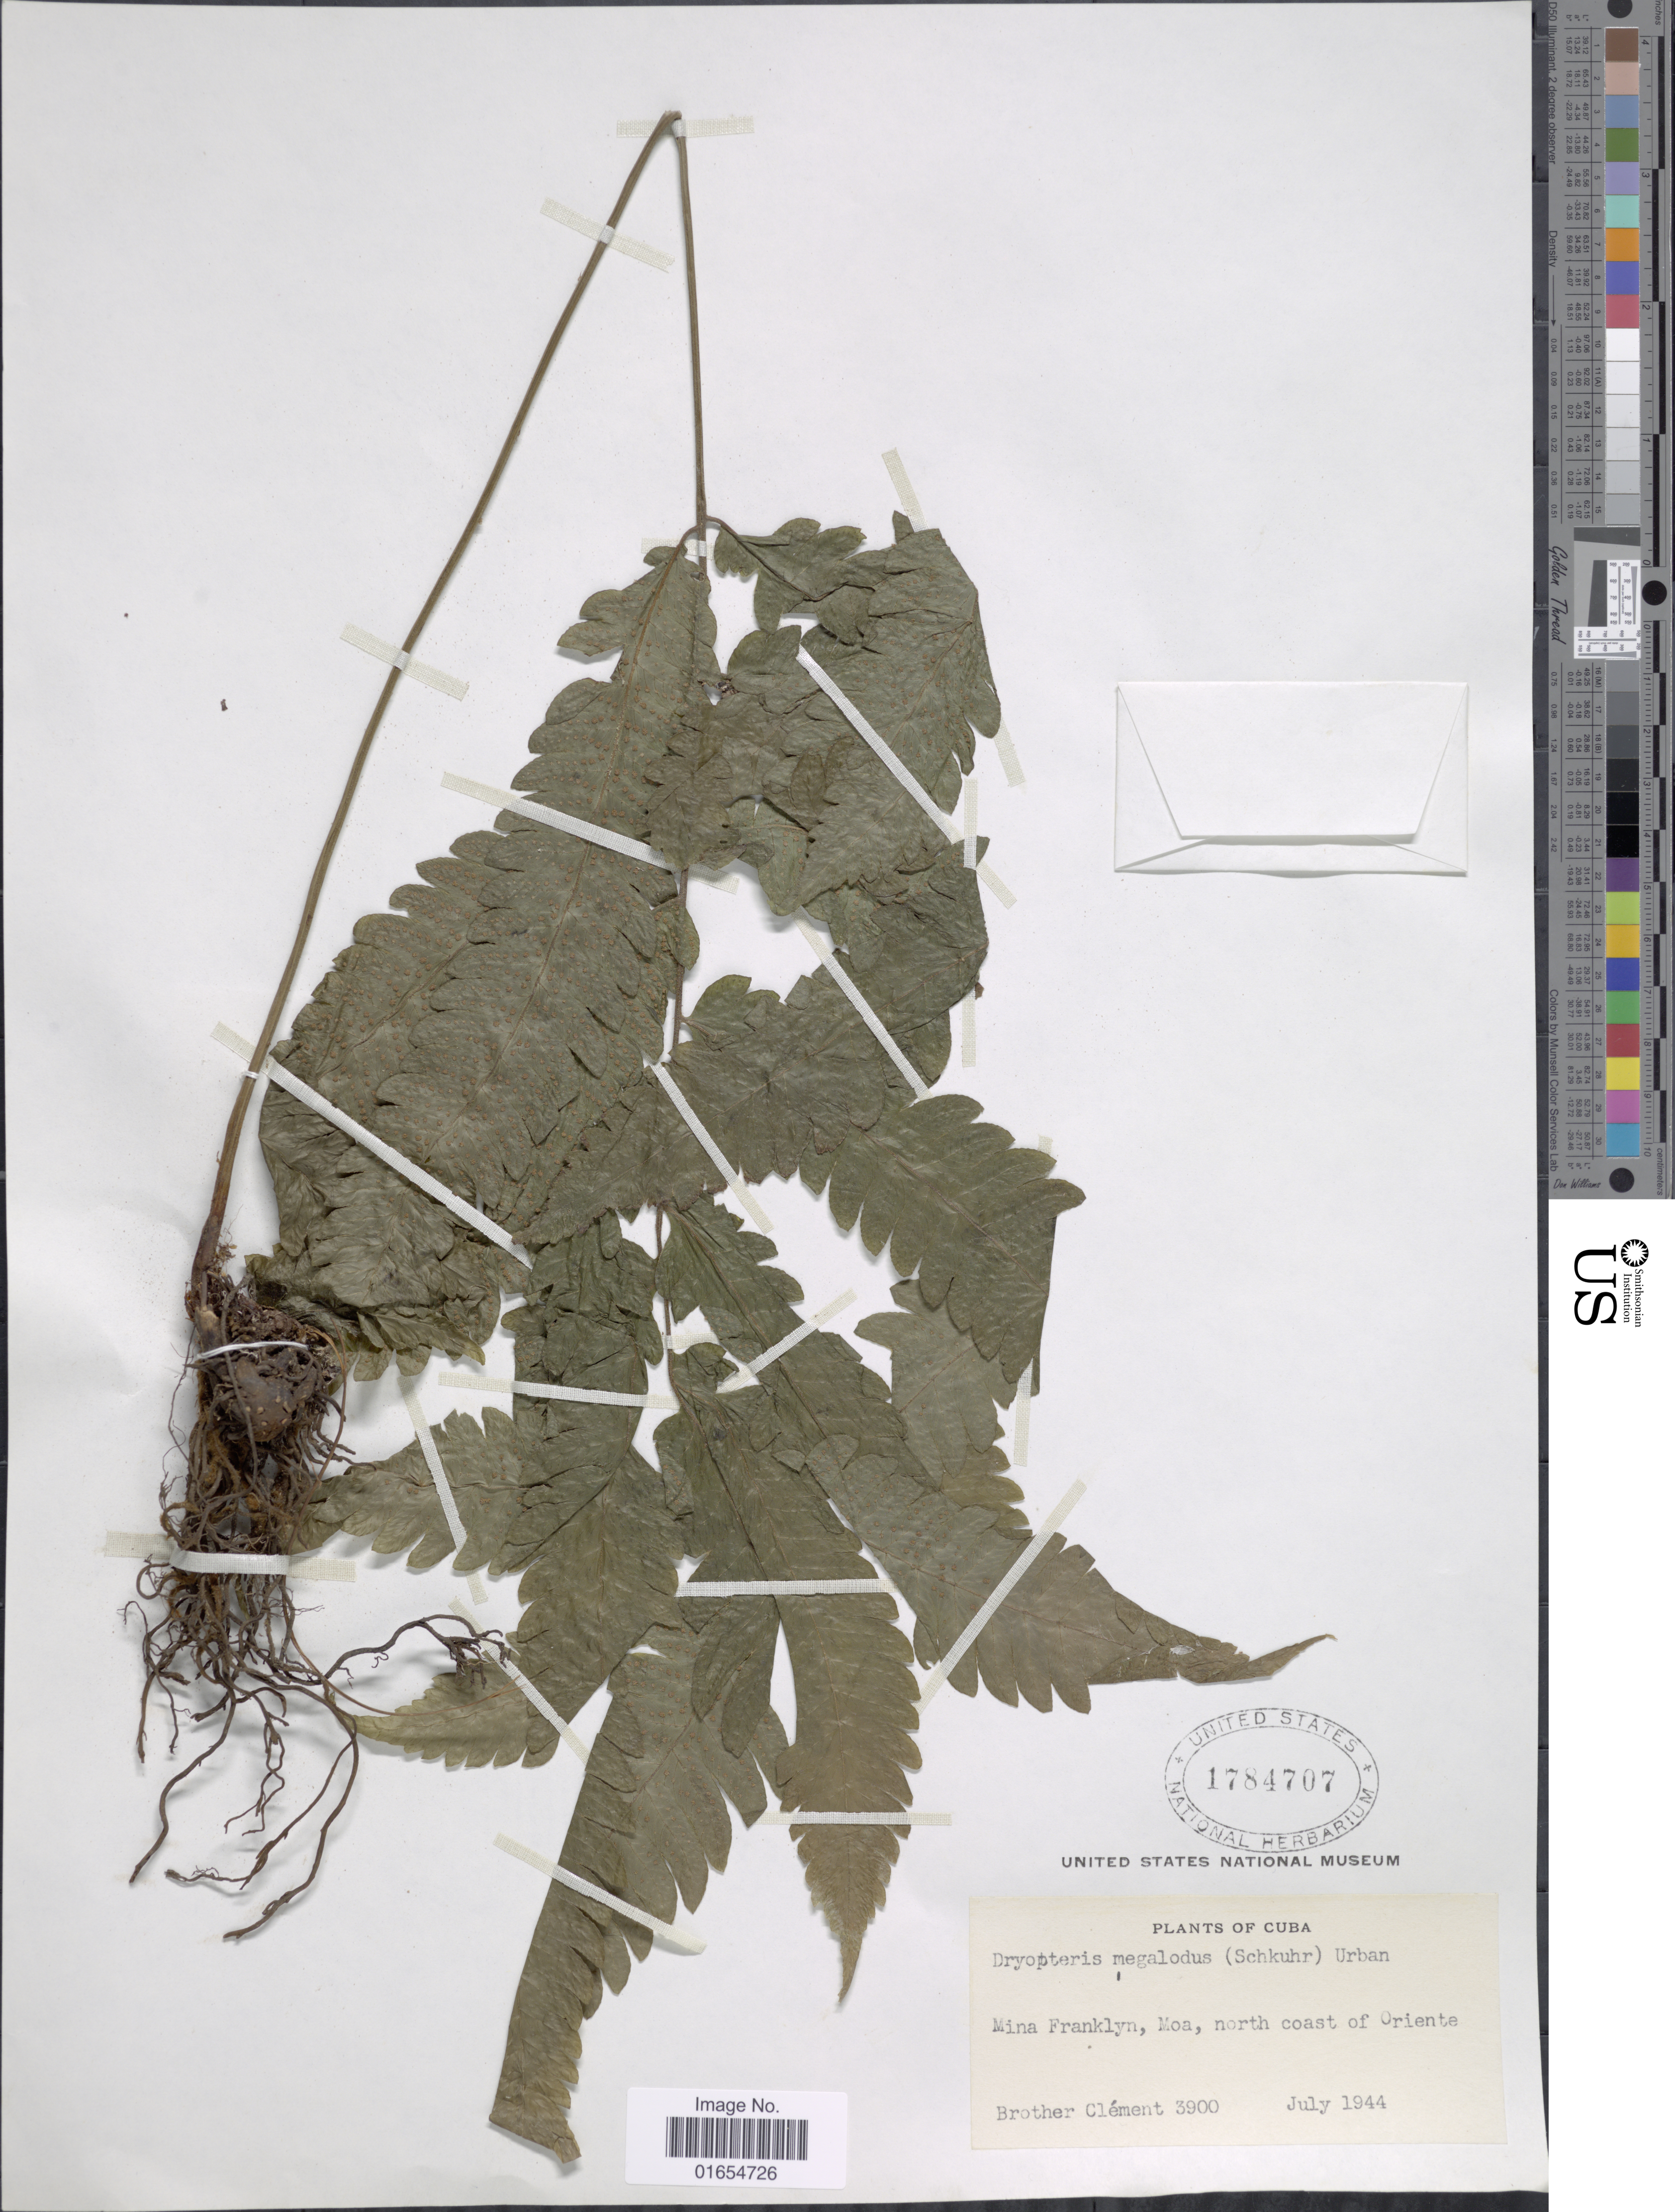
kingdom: Plantae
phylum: Tracheophyta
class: Polypodiopsida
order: Polypodiales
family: Thelypteridaceae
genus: Goniopteris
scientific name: Goniopteris pennata (Poir.) comb. nov., ined 2015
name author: (Poir.)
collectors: B. Clement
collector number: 3900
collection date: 1944-07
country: Cuba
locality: Mina Franklyn, Moa, north coast of Oriente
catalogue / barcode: US 1784707